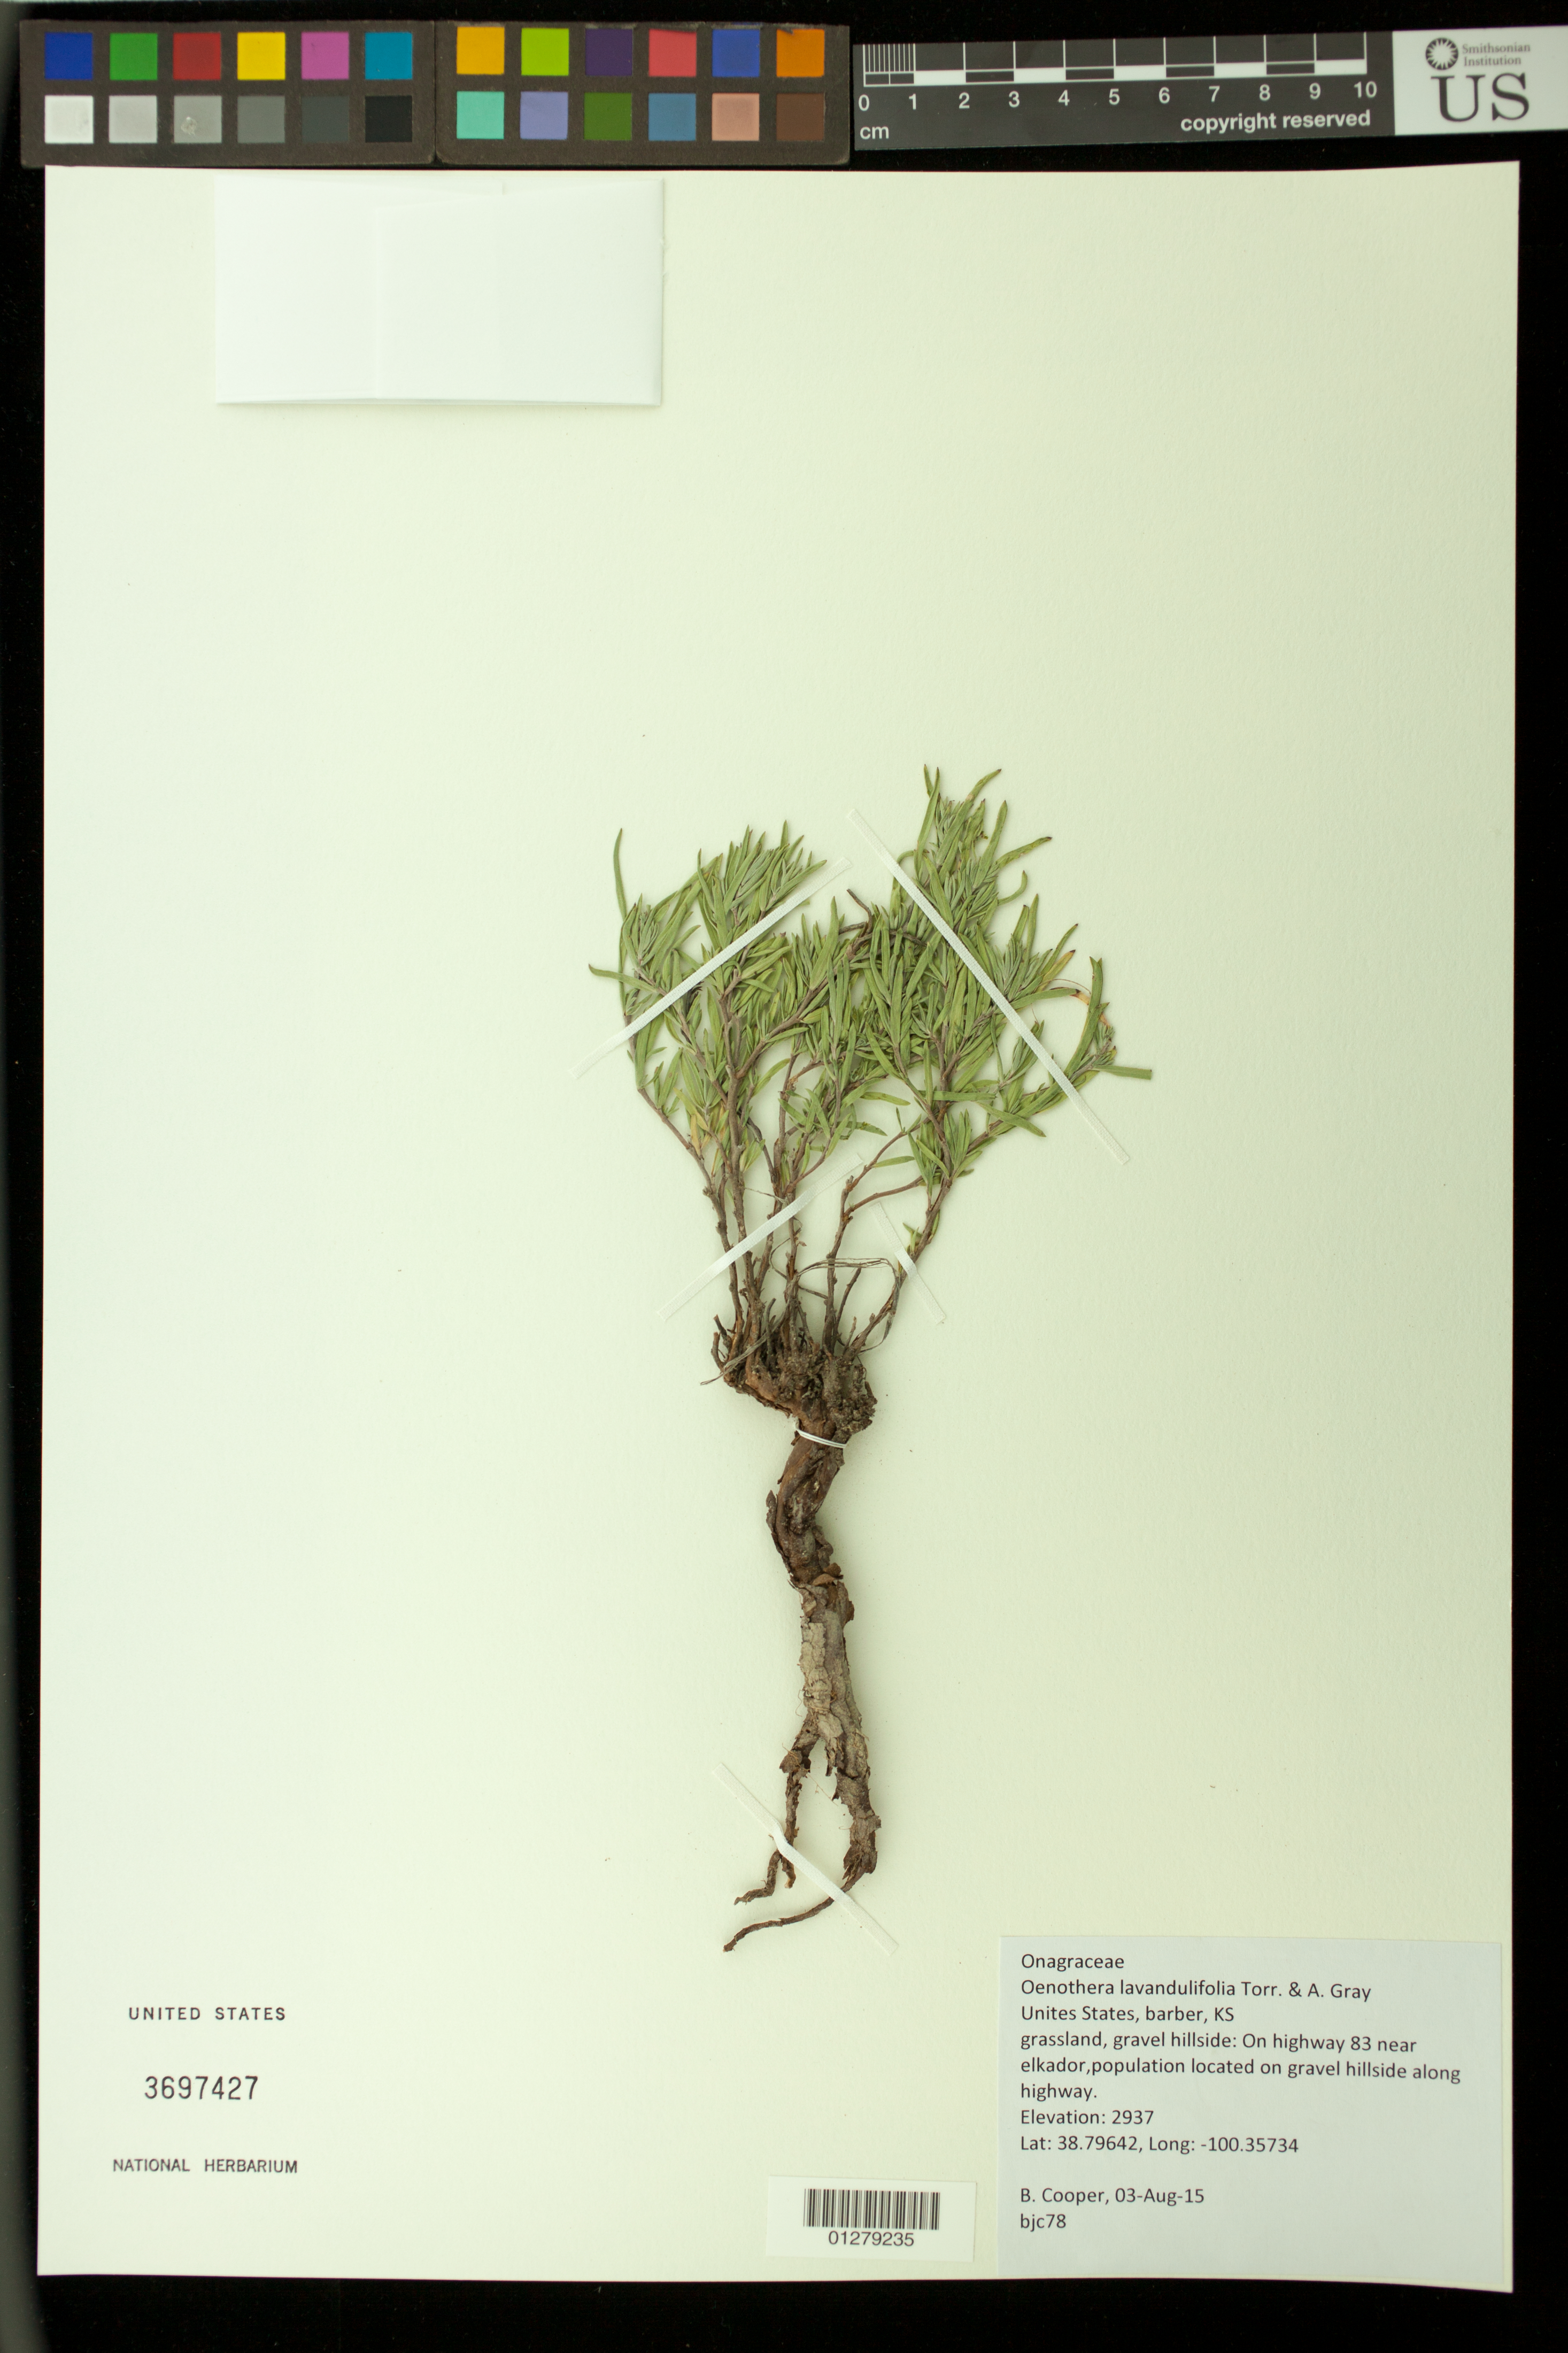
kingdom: Plantae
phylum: Tracheophyta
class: Magnoliopsida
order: Myrtales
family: Onagraceae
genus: Oenothera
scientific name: Oenothera lavandulifolia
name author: Torr. & A. Gray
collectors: B. J. Cooper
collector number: BJC 62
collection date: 2015-08-05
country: United States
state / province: New Mexico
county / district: Harding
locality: From 56W (NM) take 120W 20-30 miles until you pass Ute Creek, along roadside at rock outcrops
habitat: Grassland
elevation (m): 5546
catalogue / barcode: US 3697426